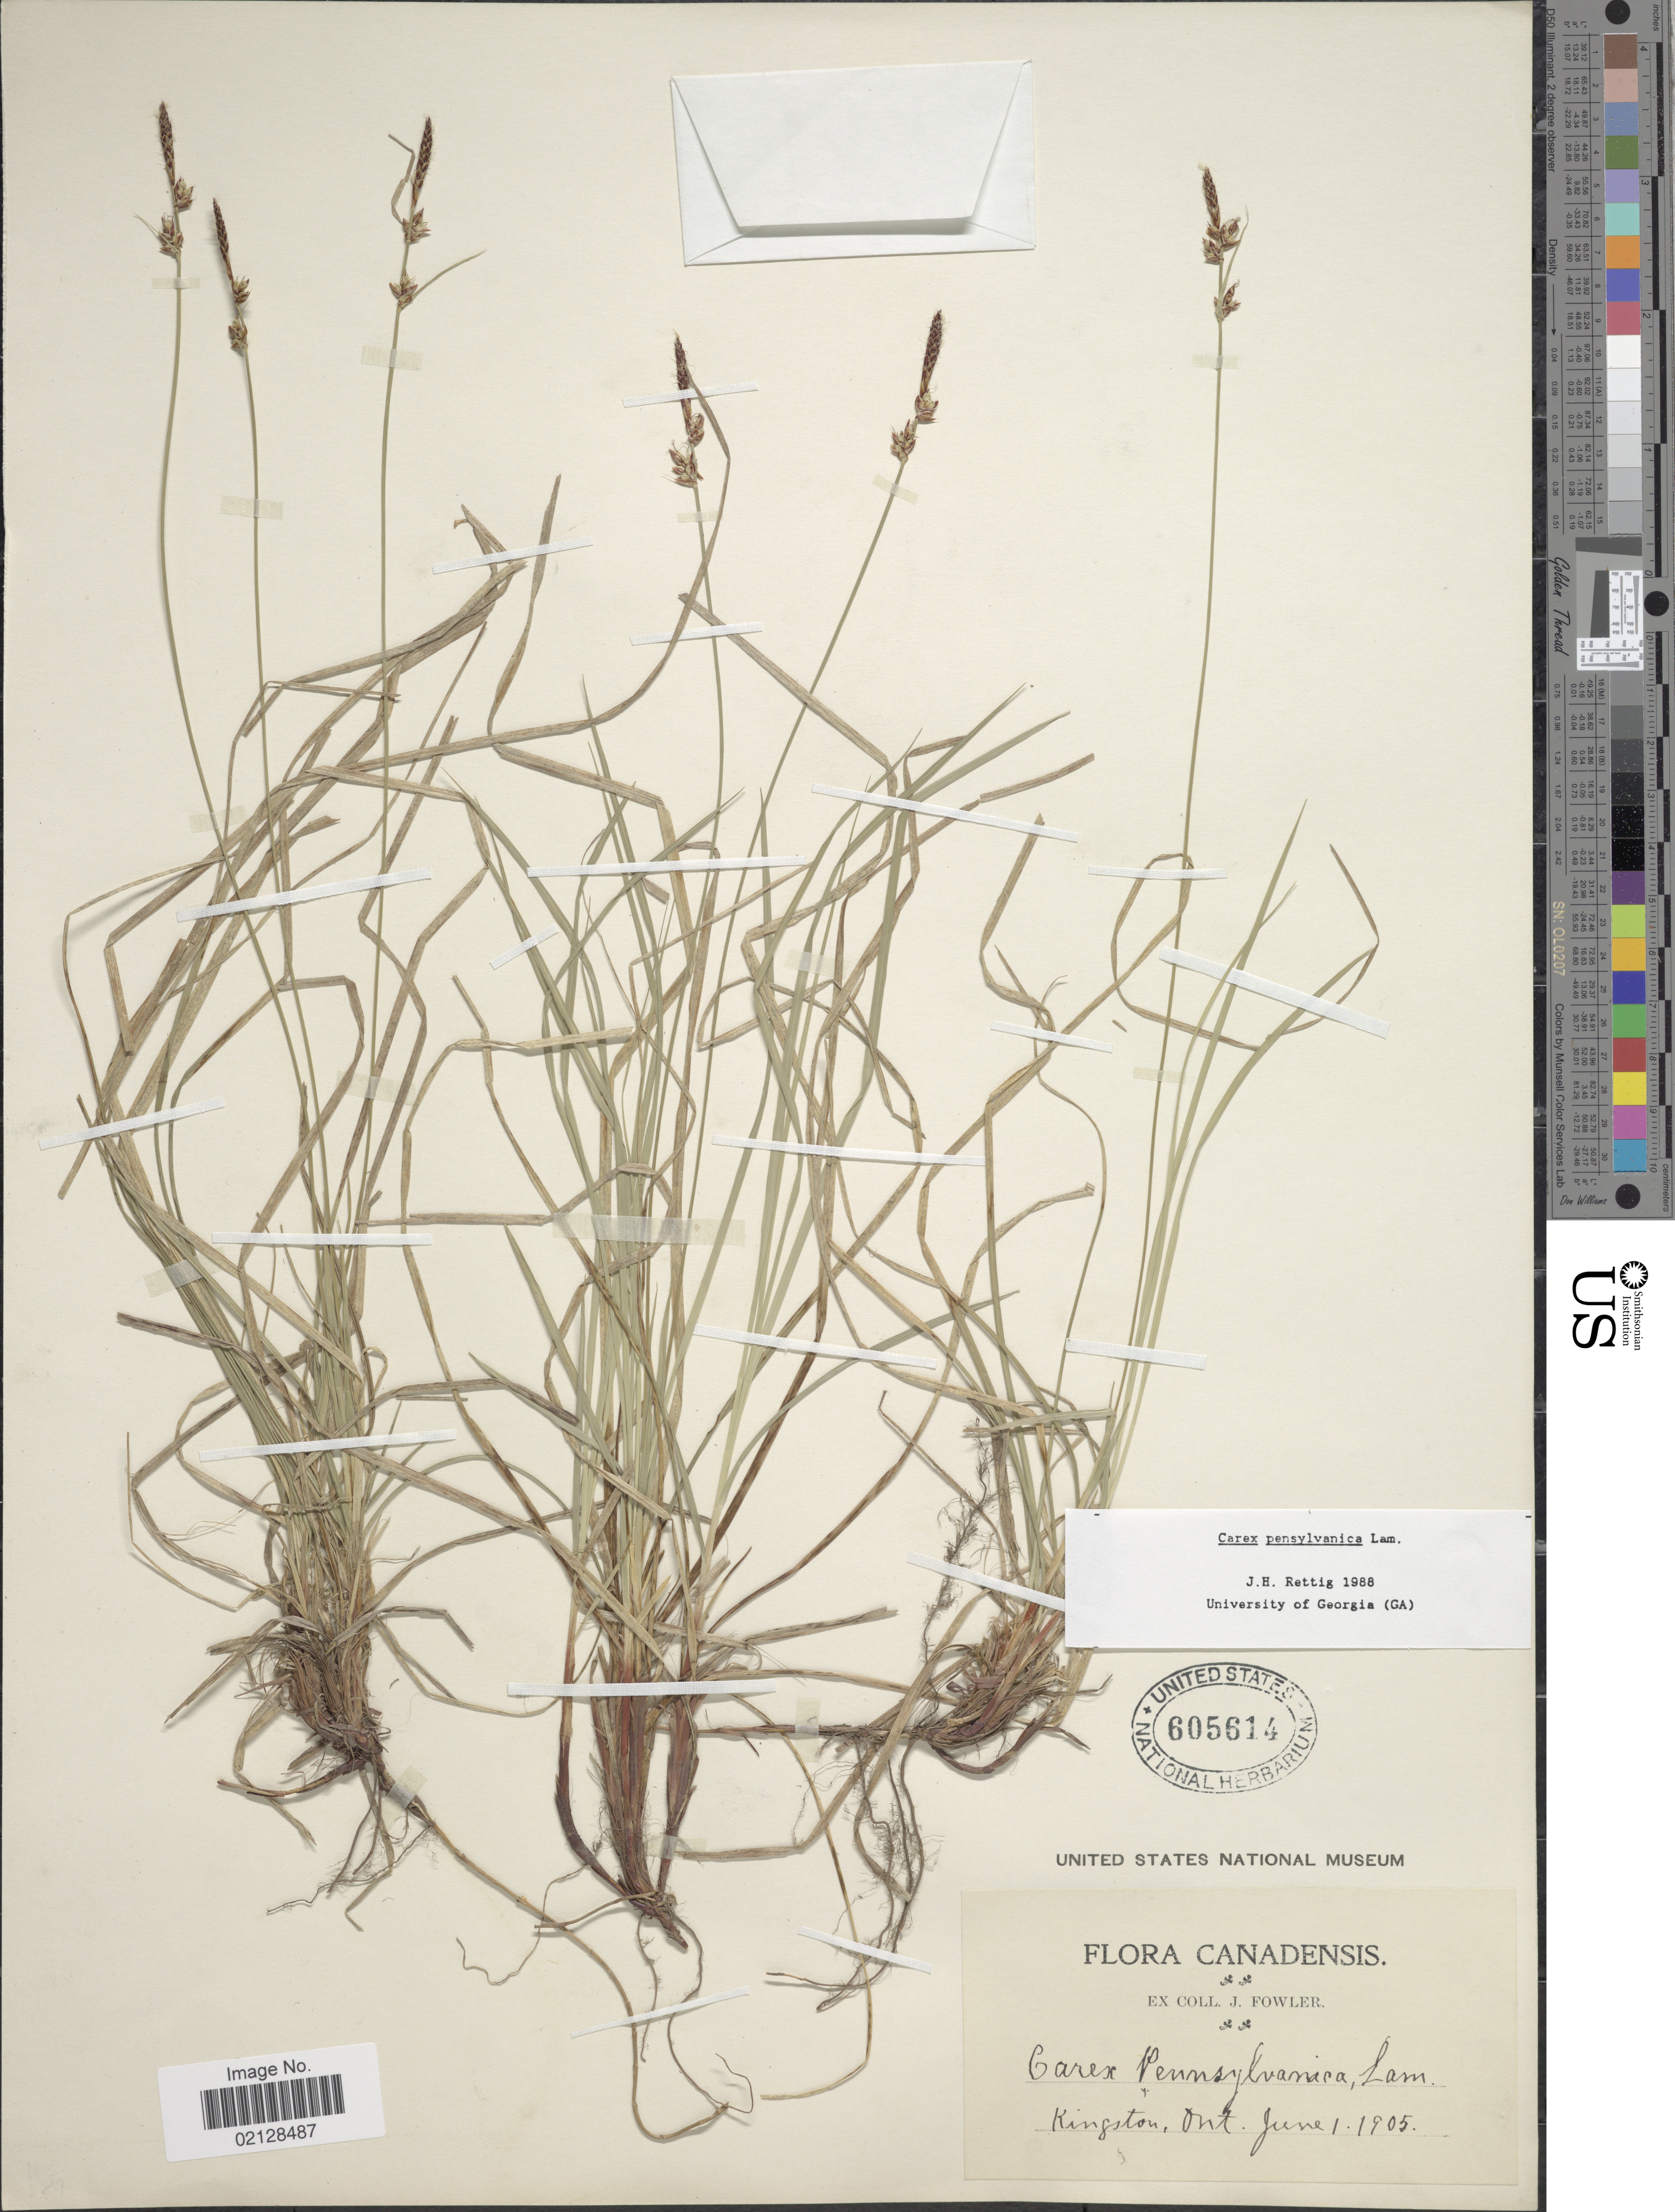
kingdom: Plantae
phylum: Tracheophyta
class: Liliopsida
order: Poales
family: Cyperaceae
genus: Carex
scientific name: Carex pensylvanica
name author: Lam.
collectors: J. P. Fowler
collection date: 1905-06-01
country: Canada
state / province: Ontario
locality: Kingston, Ont.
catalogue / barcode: US 605614